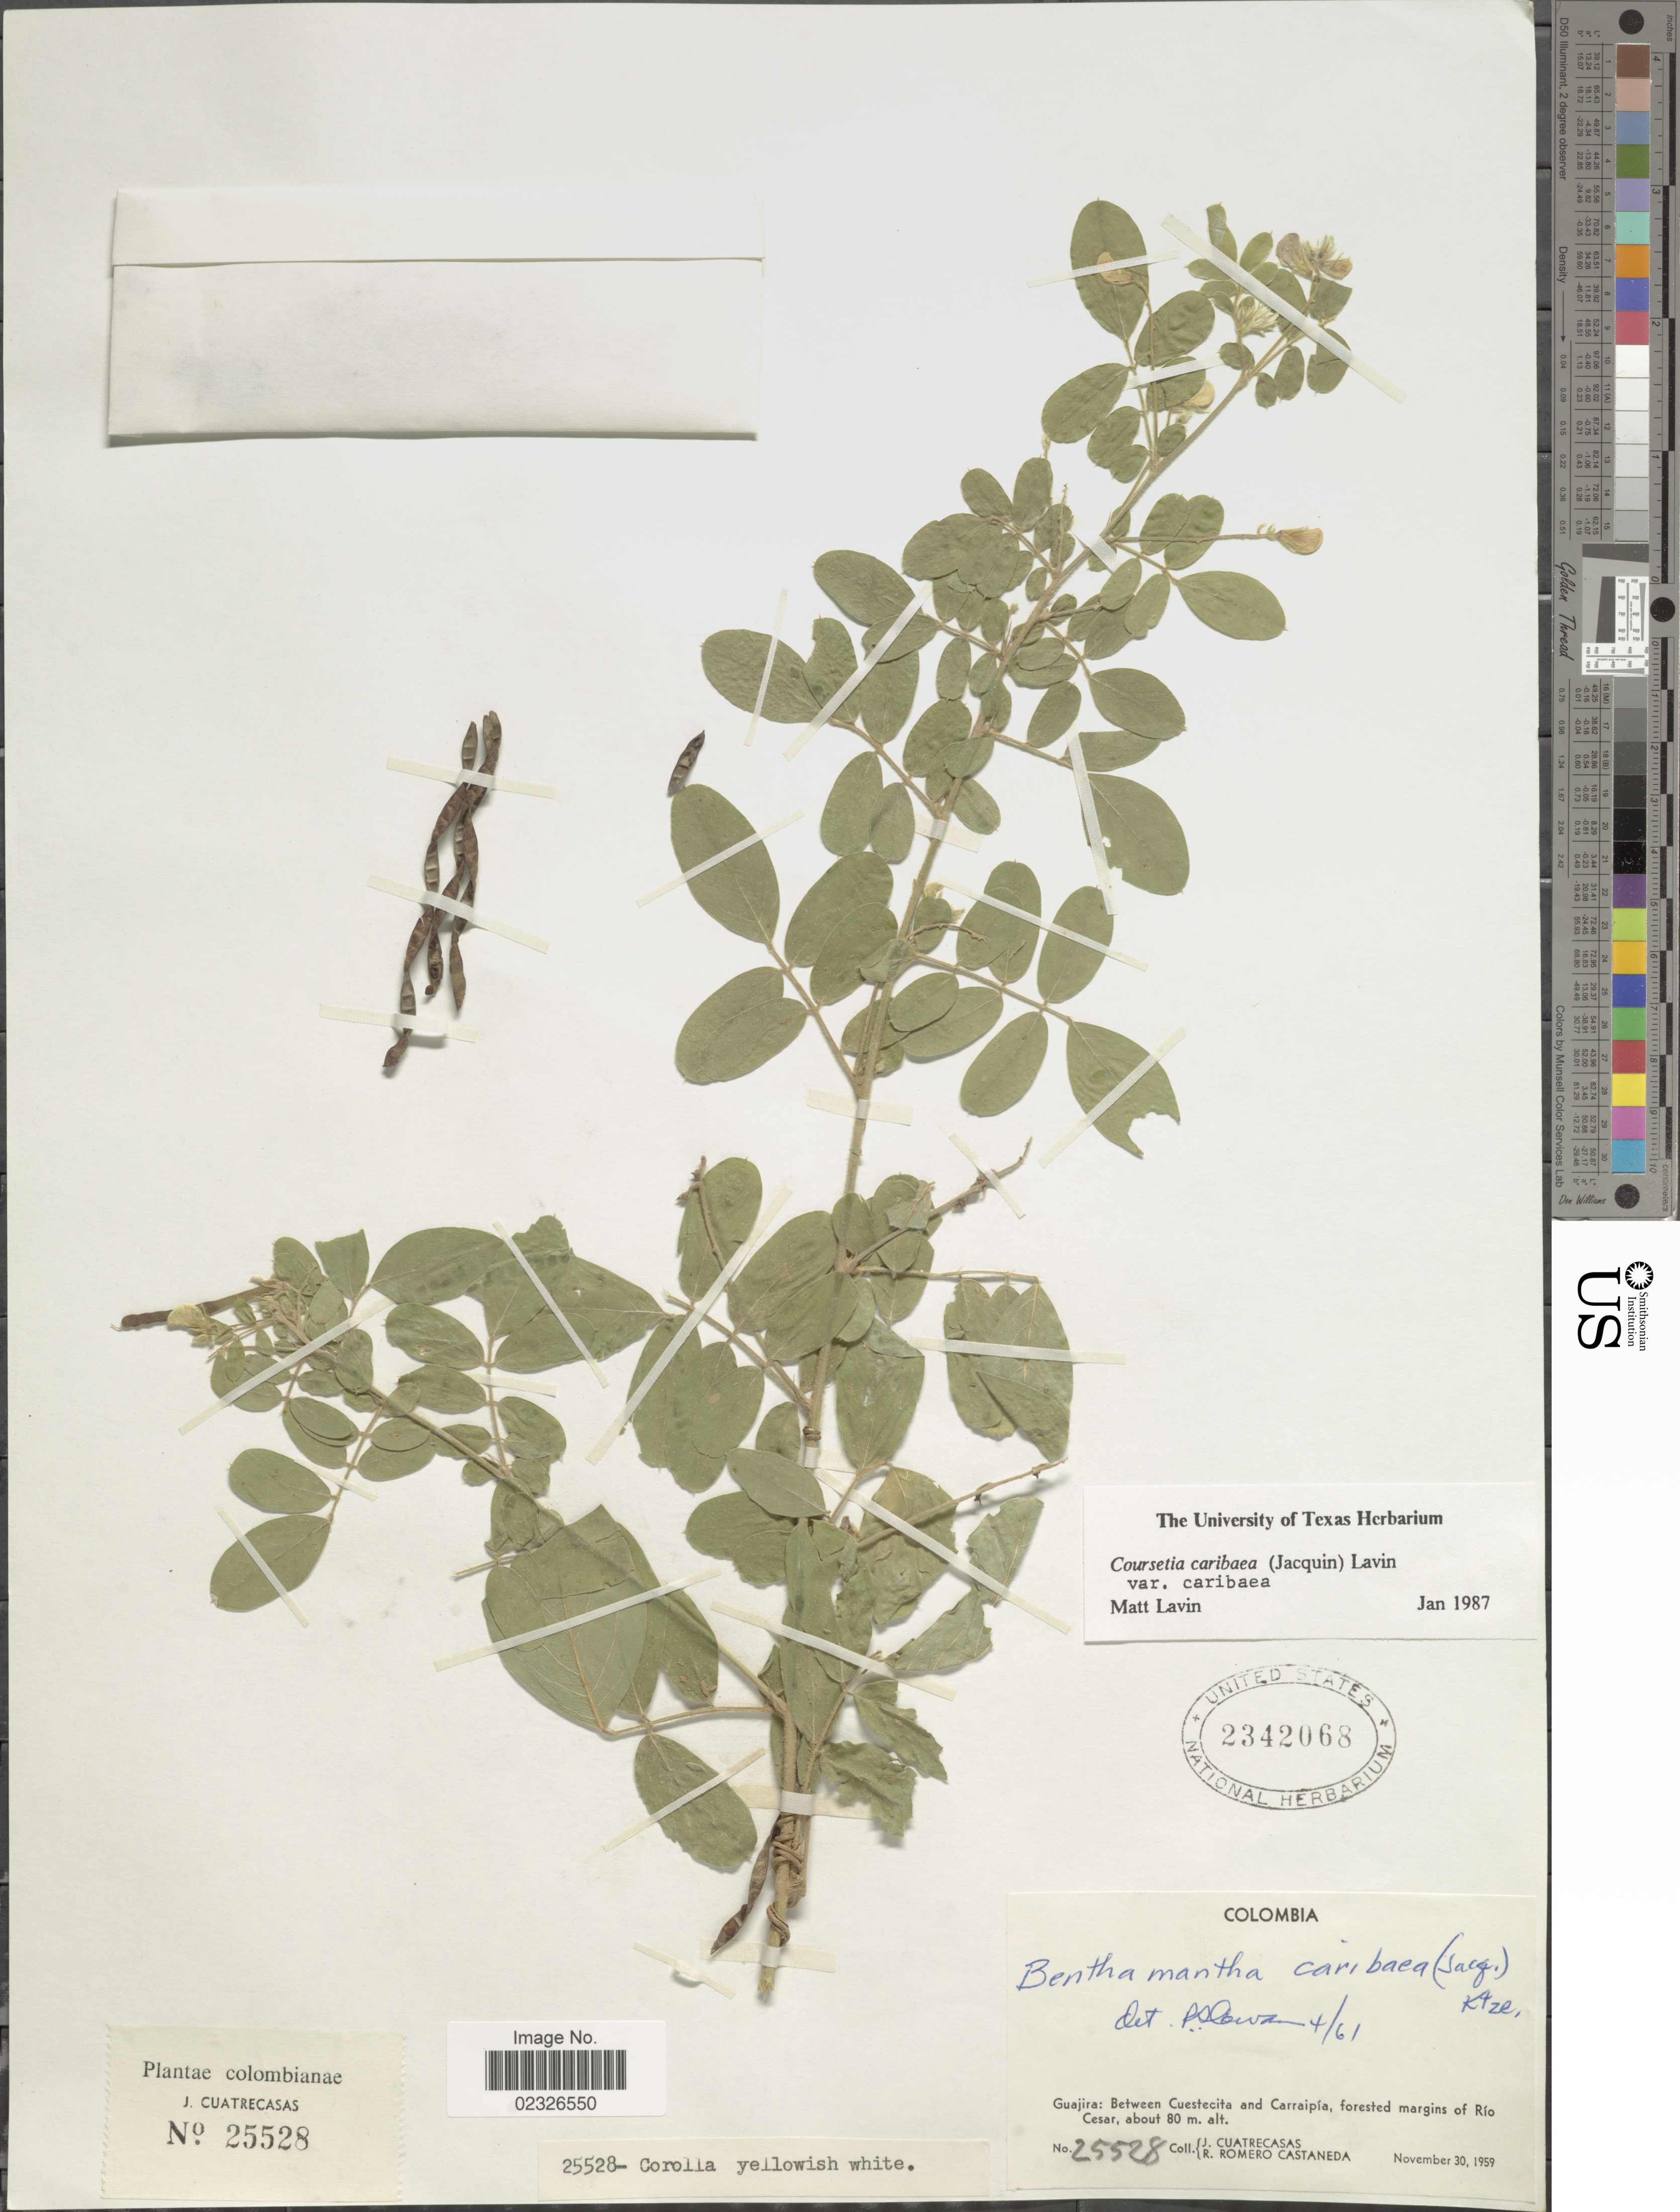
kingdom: Plantae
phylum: Tracheophyta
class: Magnoliopsida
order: Fabales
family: Fabaceae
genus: Coursetia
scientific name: Coursetia caribaea var. caribaea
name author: (Jacq.) Lavin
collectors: J. Cuatrecasas & R. Romero Castañeda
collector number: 25528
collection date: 1959-11-30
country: Colombia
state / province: La Guajira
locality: Between Cuestecita and Carraipia, forested margins of Rio Cesar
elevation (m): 80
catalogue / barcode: US 2342068